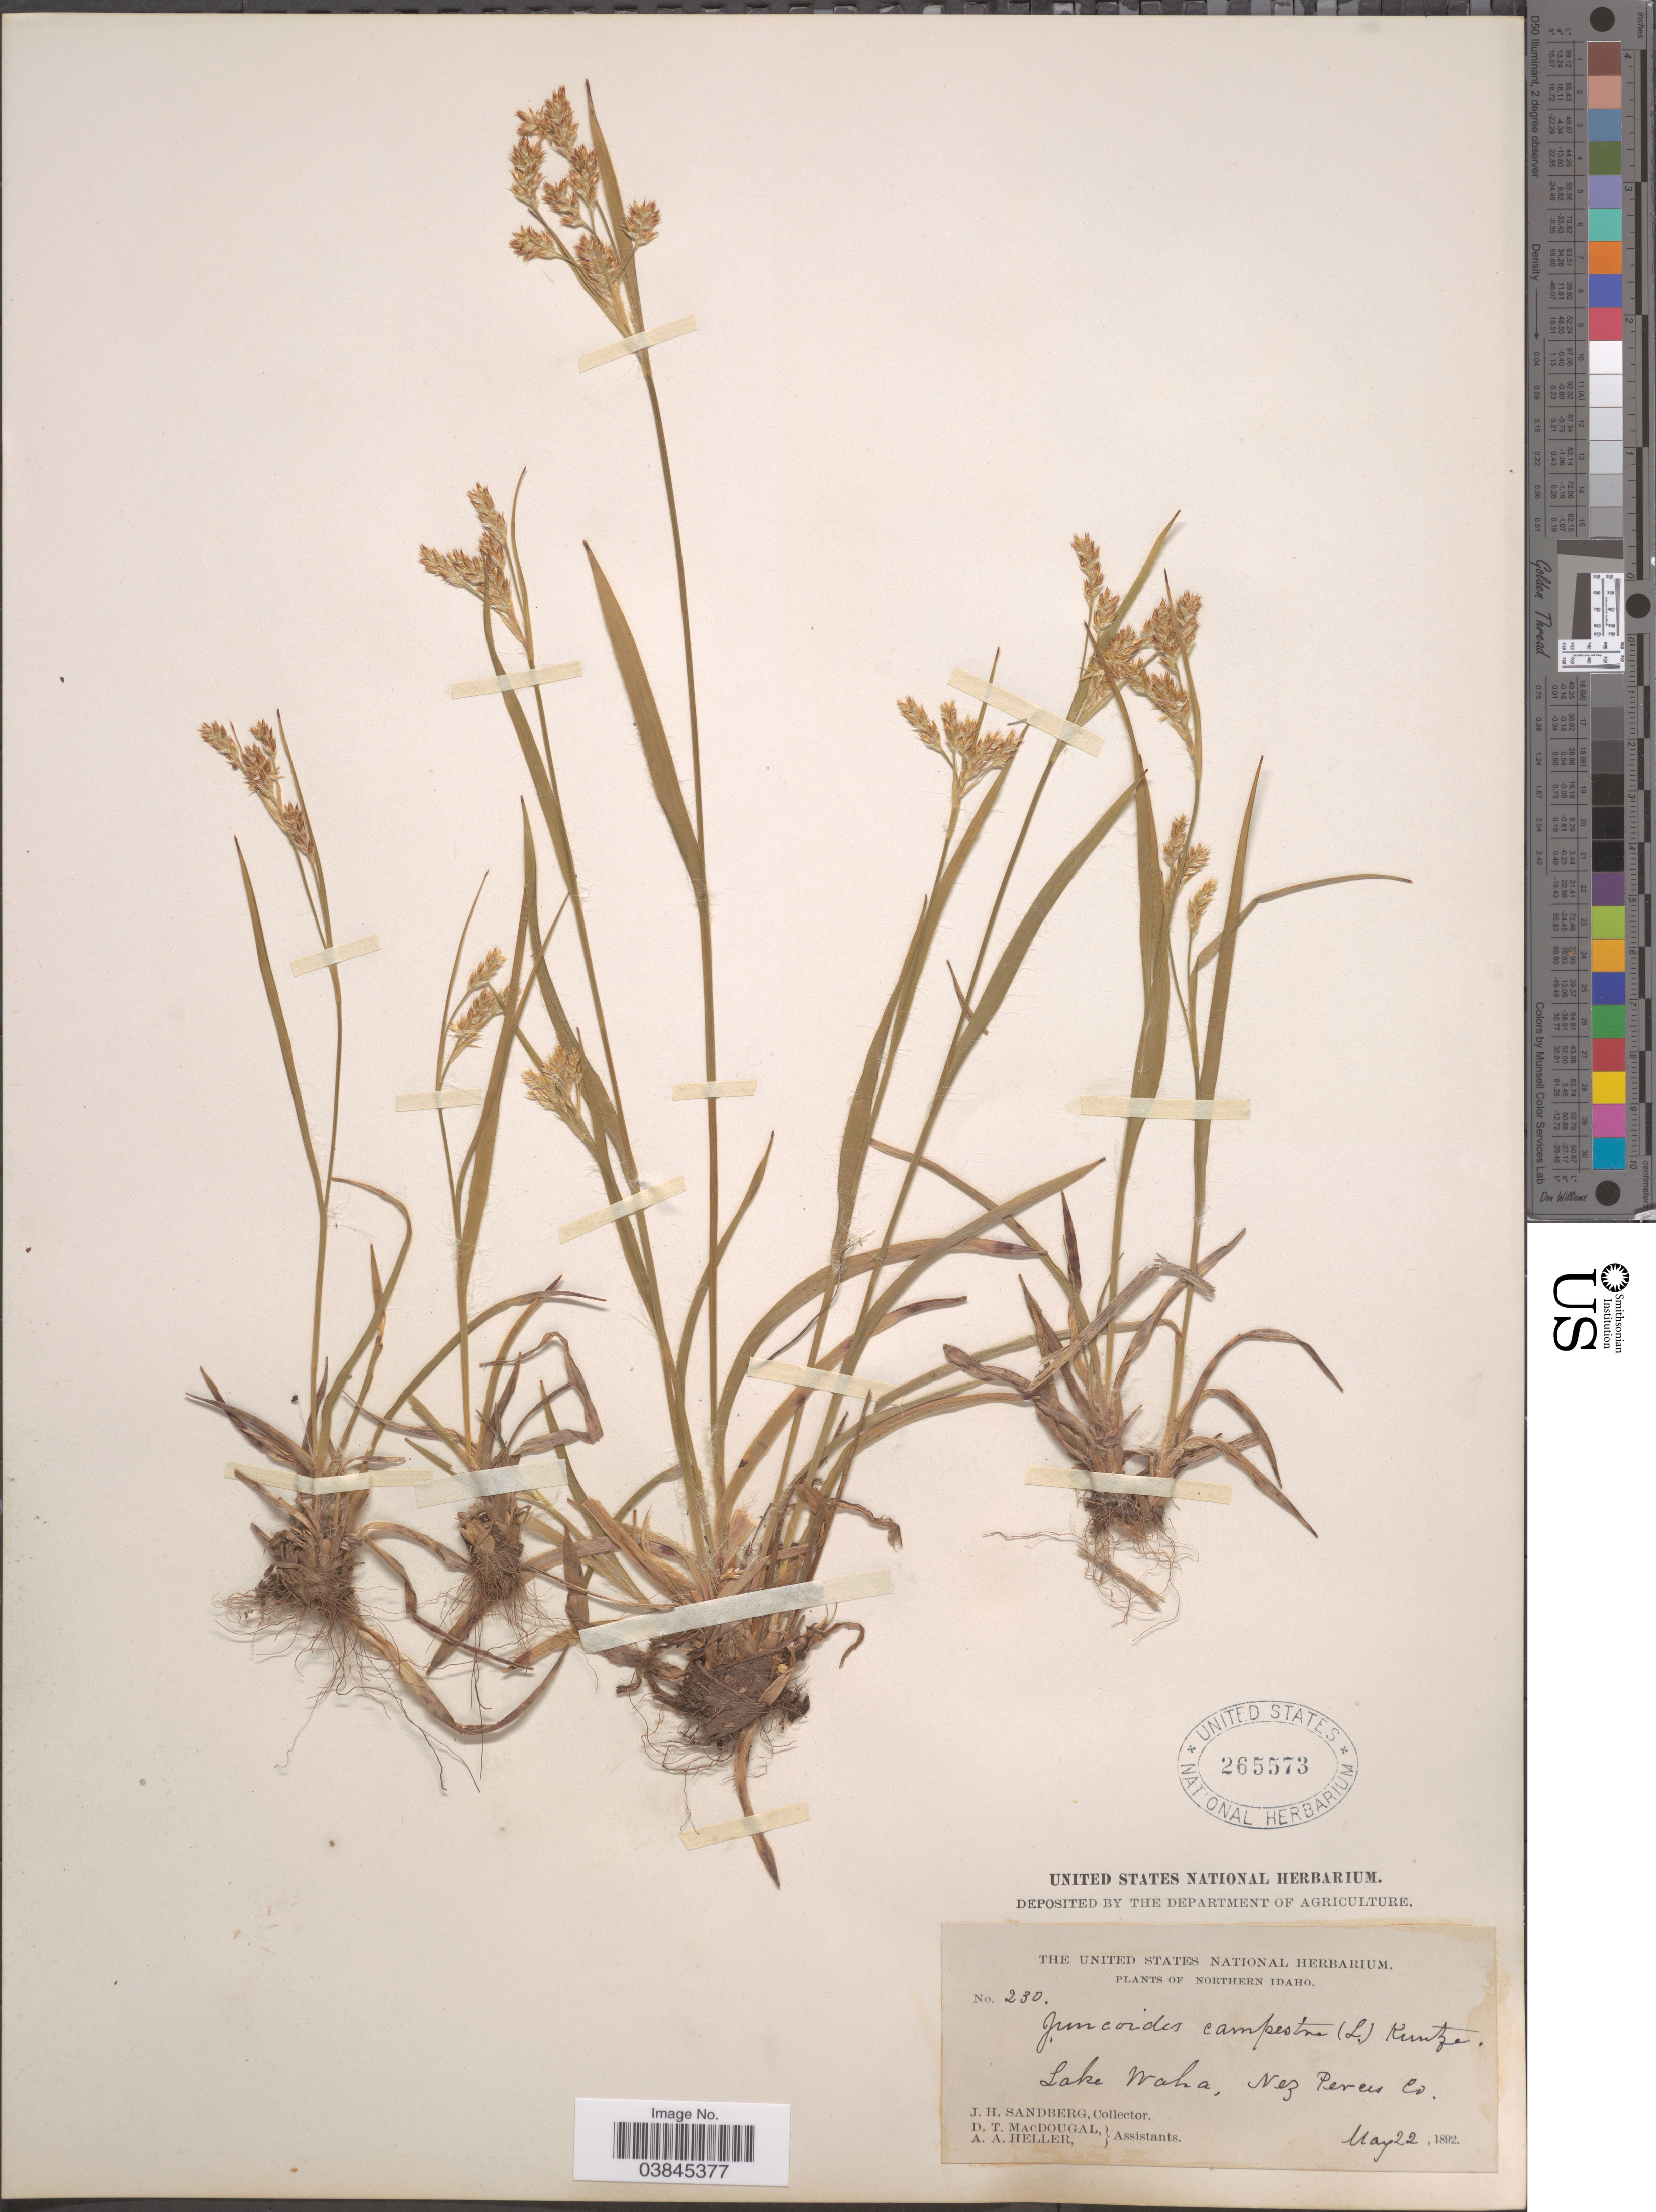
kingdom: Plantae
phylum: Tracheophyta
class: Liliopsida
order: Poales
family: Juncaceae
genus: Luzula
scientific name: Luzula campestris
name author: (L.) DC.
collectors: J. H. Sandberg, D. T. MacDougal & A. A. Heller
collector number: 230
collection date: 1892-05-22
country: United States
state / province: Idaho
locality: Northern Idaho. Lake Waha, Nez Perces Co.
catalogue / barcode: US 265573